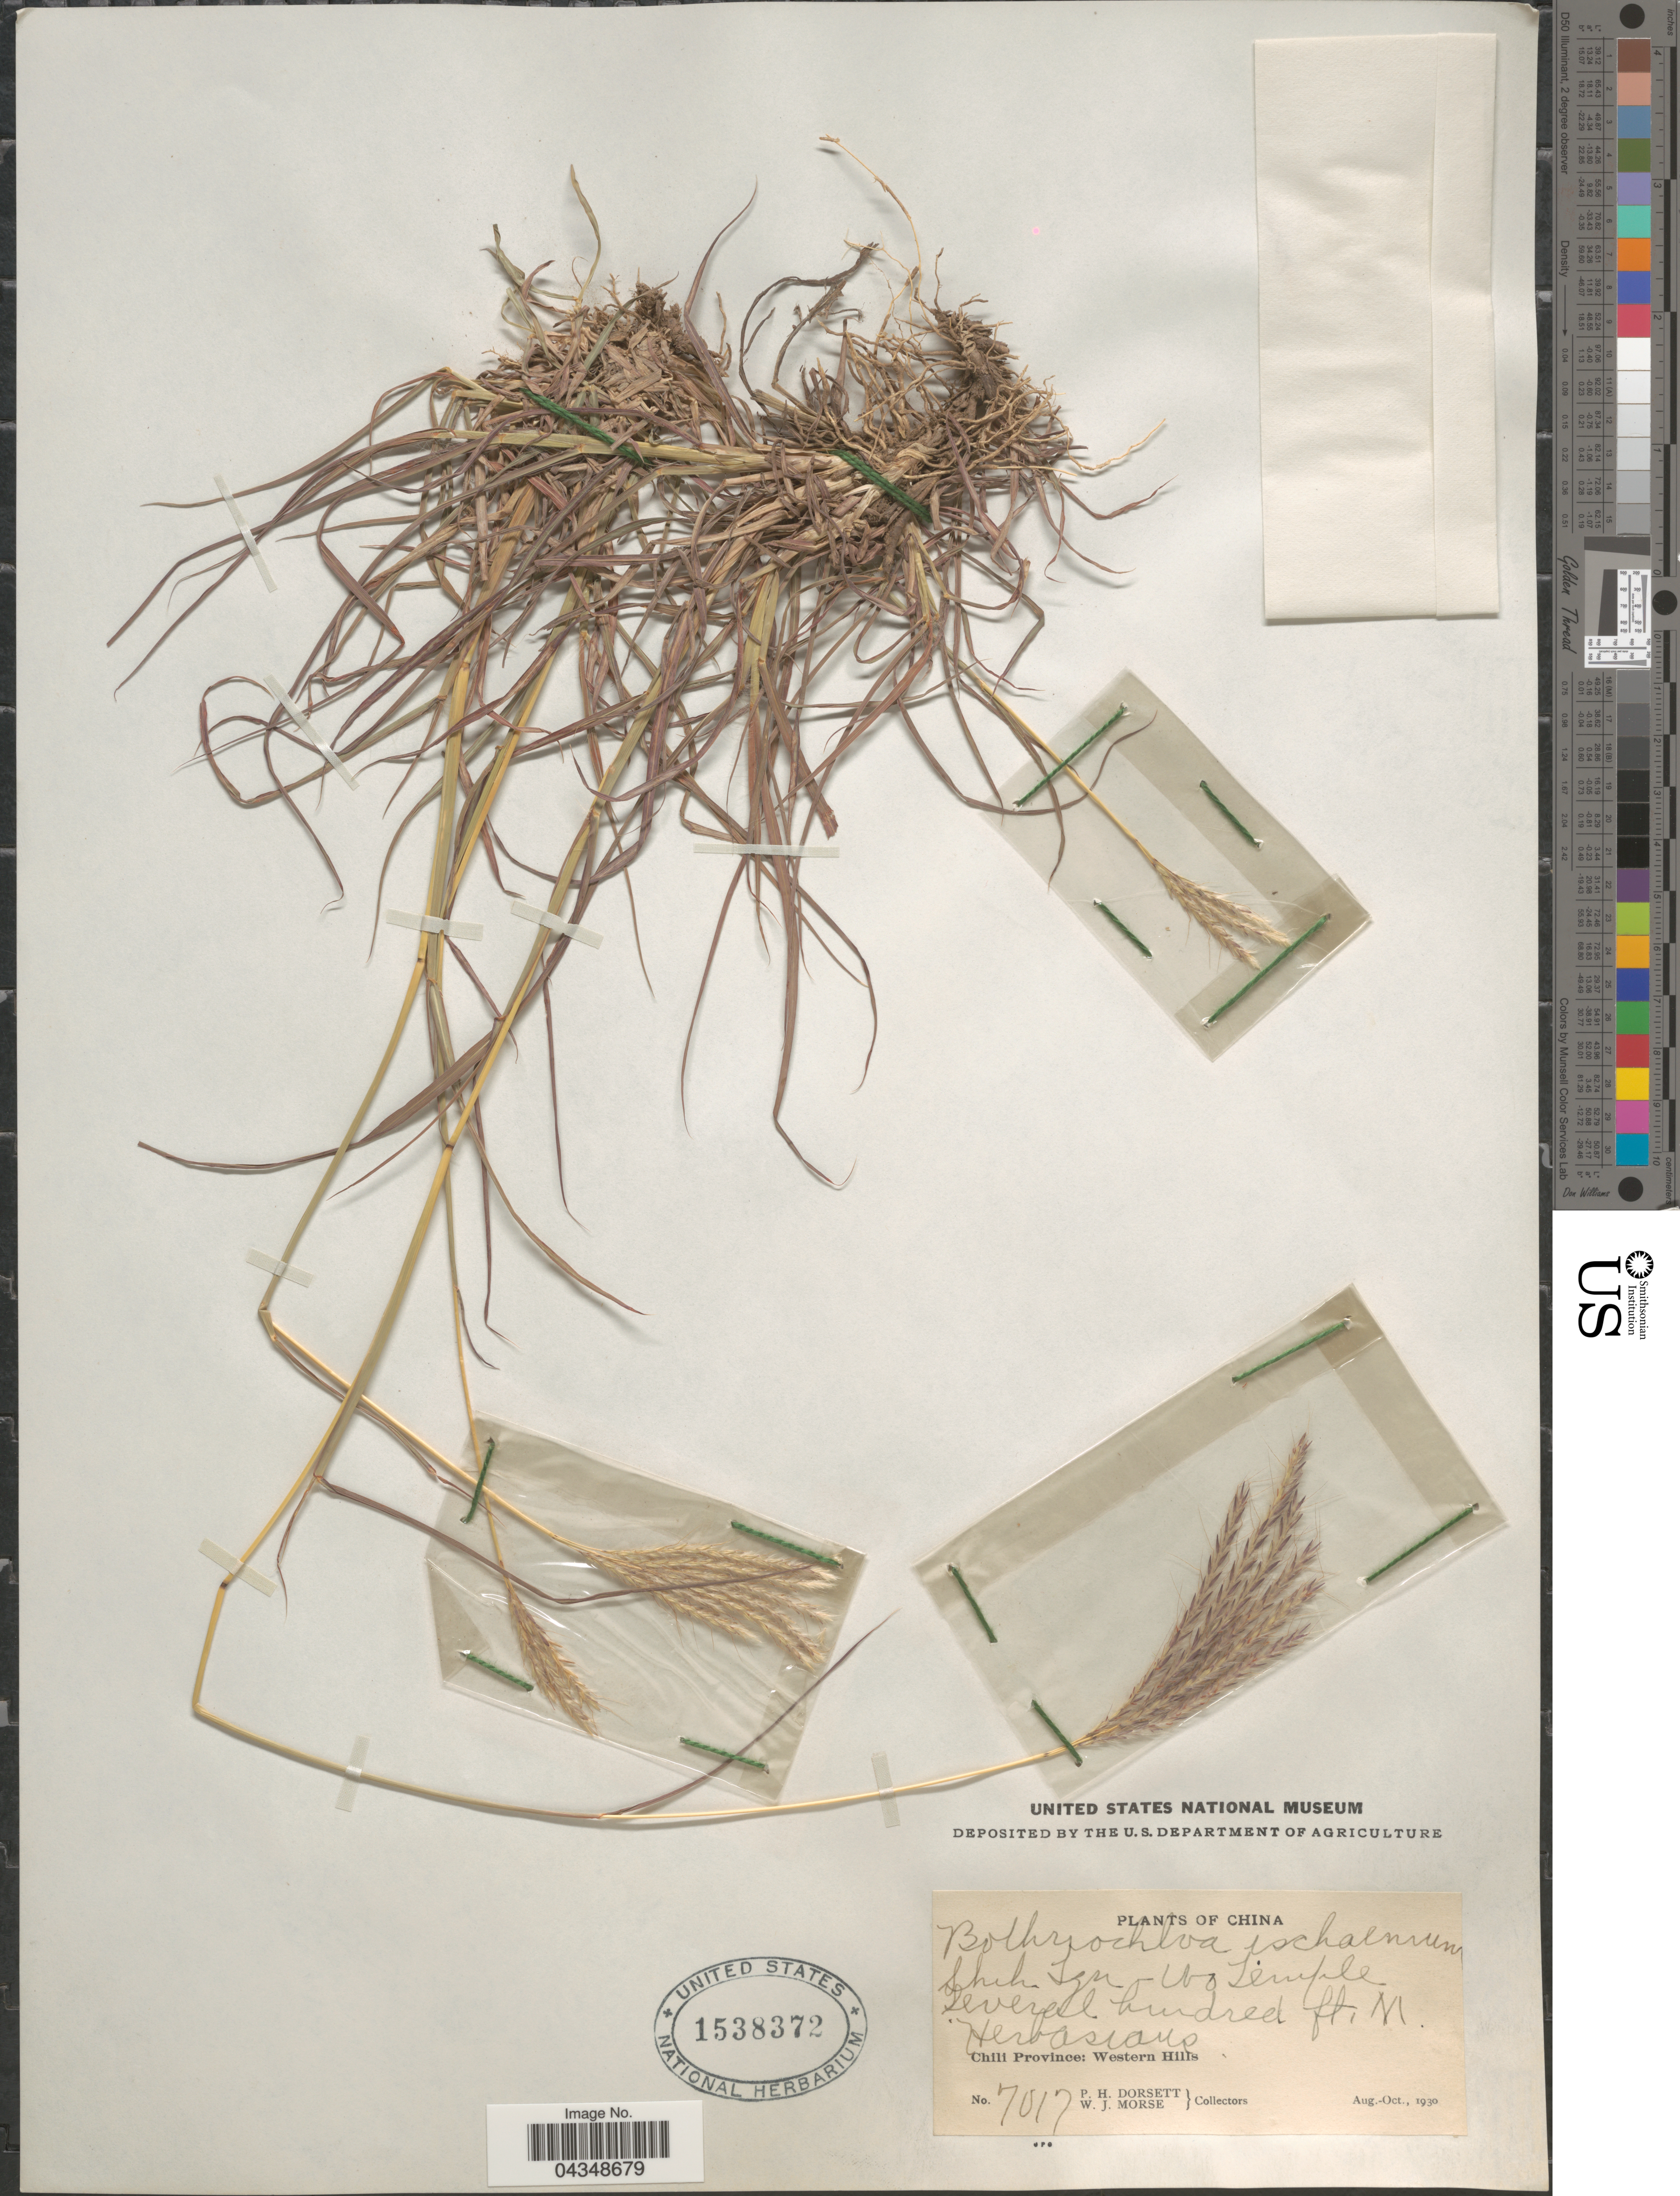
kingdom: Plantae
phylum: Tracheophyta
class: Liliopsida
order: Poales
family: Poaceae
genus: Bothriochloa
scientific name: Bothriochloa ischaemum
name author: (L.) Keng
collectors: P. H. Dorsett & W. J. Morse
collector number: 7017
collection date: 1930-08/1930-10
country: China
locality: Shih Tzu Uo Temple. Chili Province: Western Hills.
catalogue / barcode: US 1538372